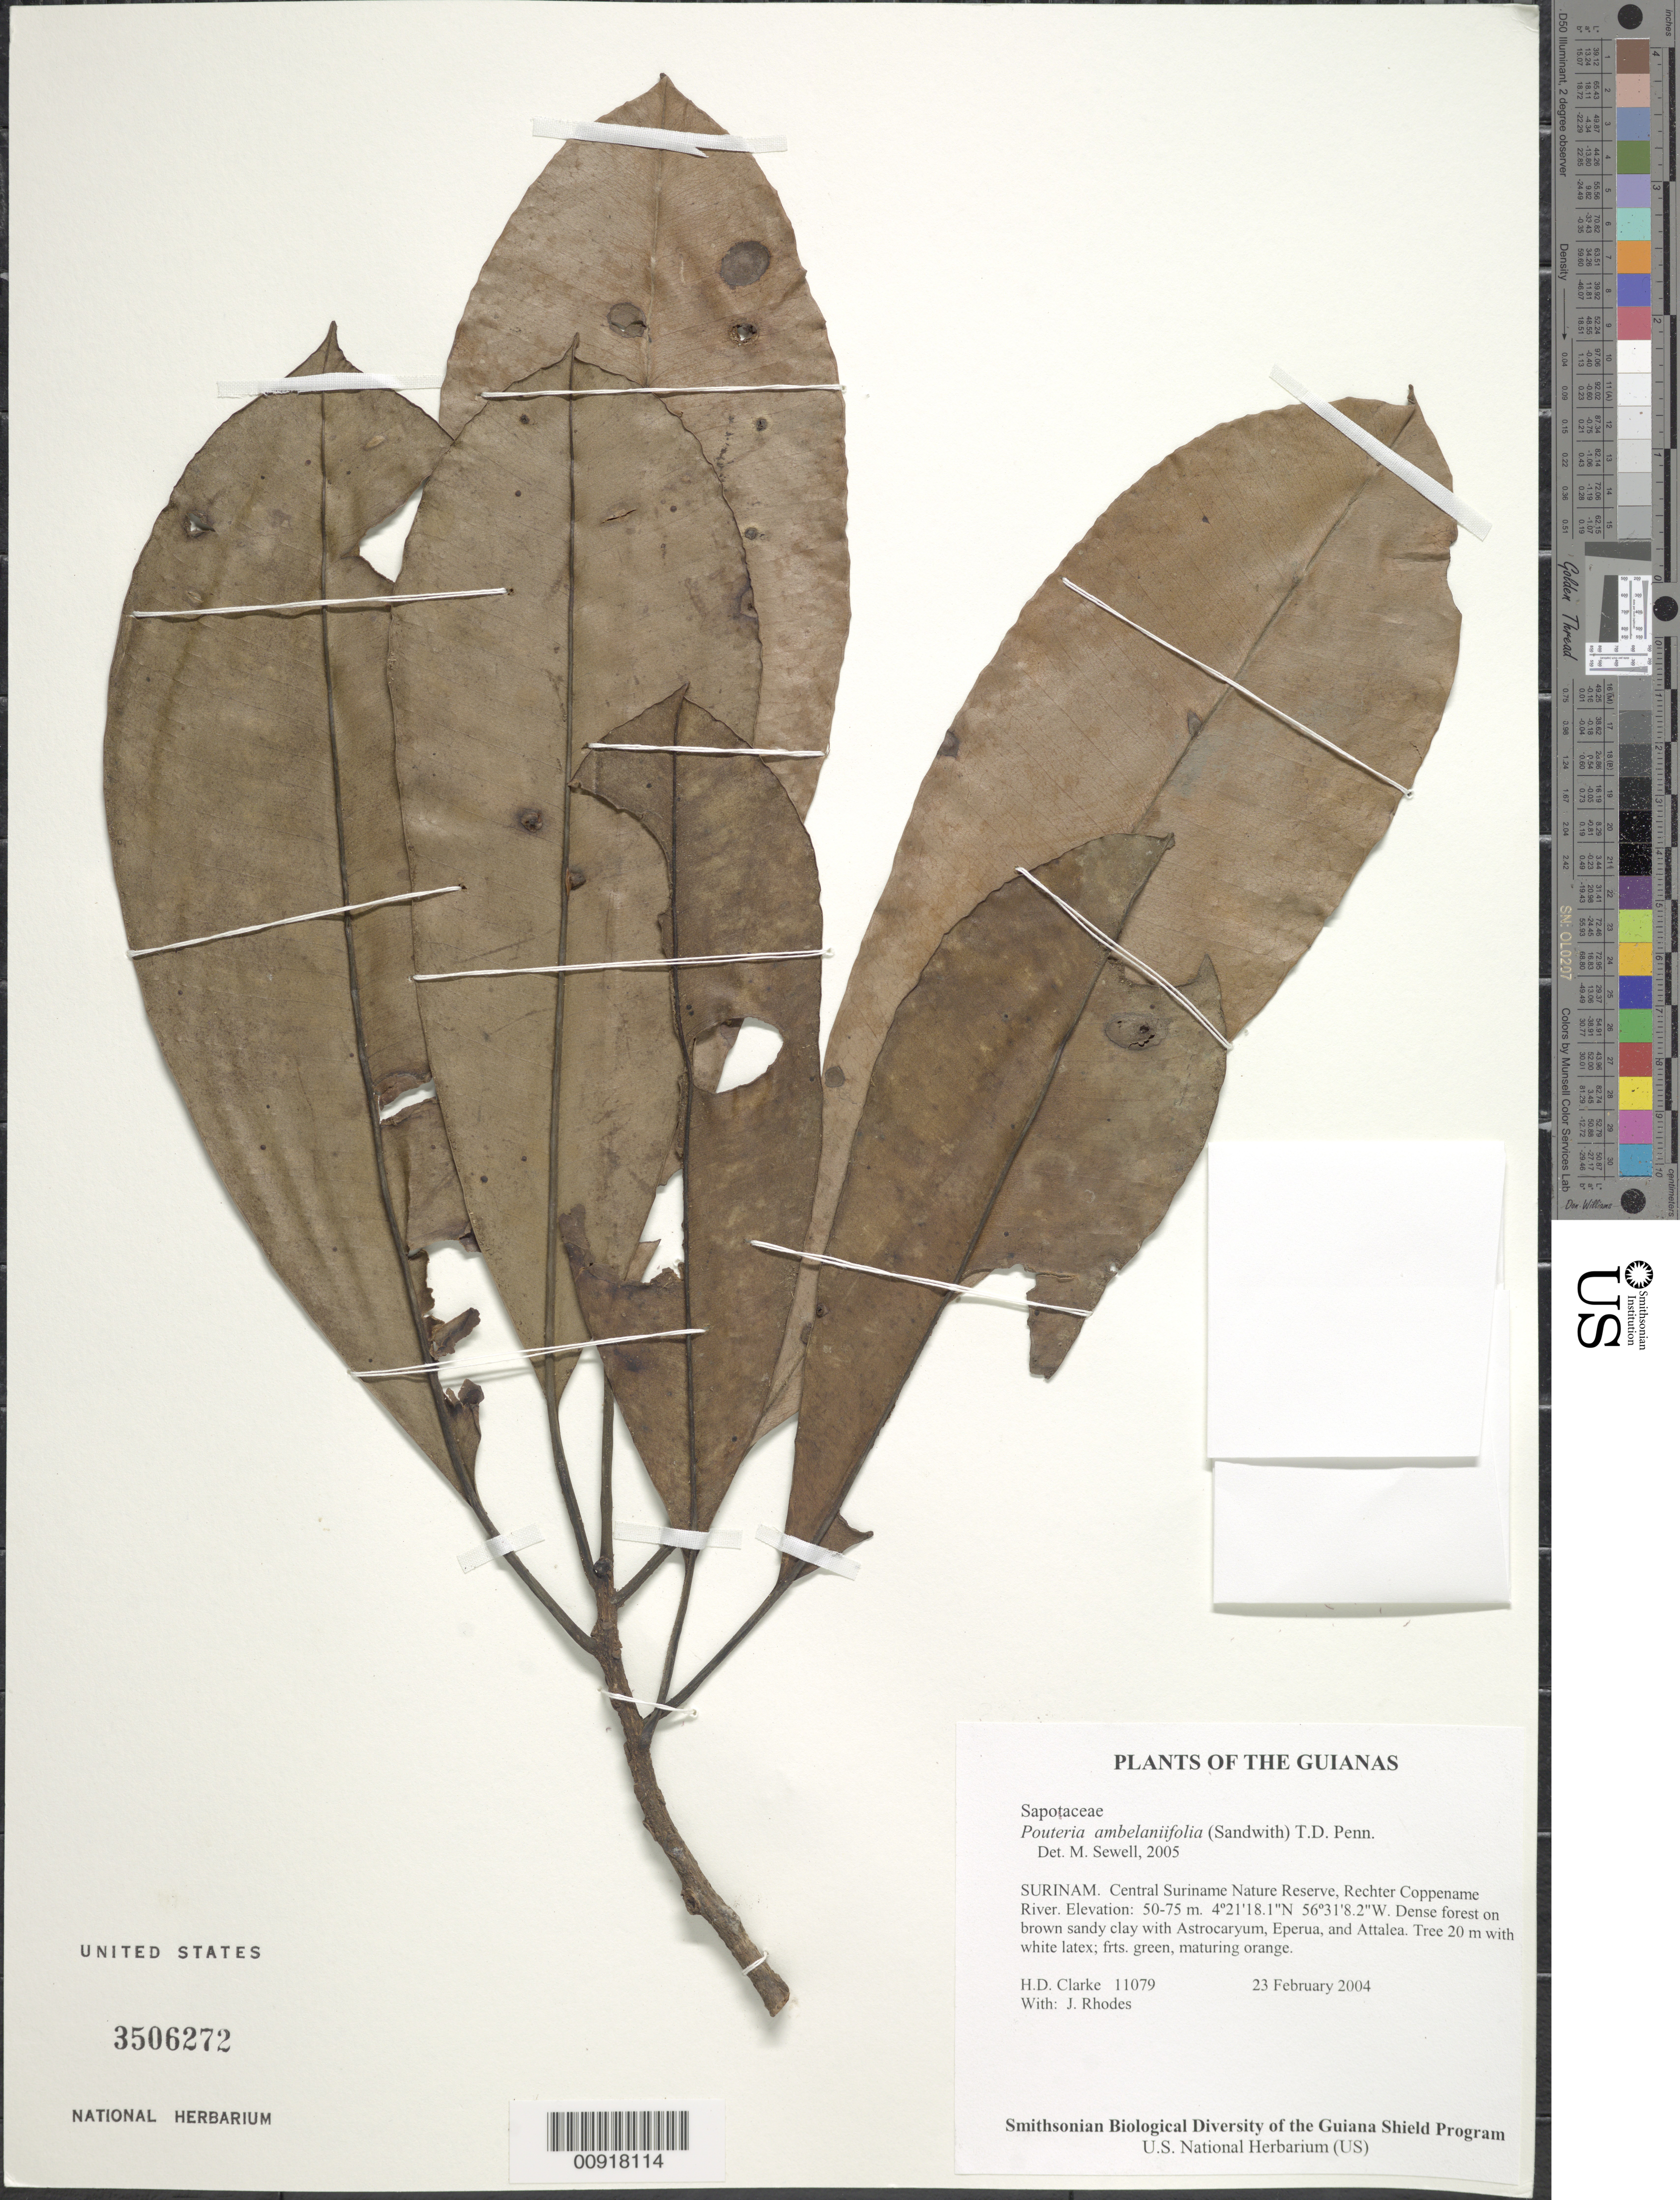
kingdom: Plantae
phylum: Tracheophyta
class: Magnoliopsida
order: Ericales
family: Sapotaceae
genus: Pouteria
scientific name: Pouteria ambelaniifolia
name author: (Sandwith) T.D. Penn.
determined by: Sewell, M.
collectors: H. D. Clarke & J. Rhodes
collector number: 11079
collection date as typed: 23 February 2004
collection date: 2004-02-23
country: Suriname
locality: Central Suriname Nature Reserve, Rechter Coppename River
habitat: Dense forest on brown sandy clay with Astrocaryum, Eperua, and Attalea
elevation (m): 50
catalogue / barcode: US 3506272